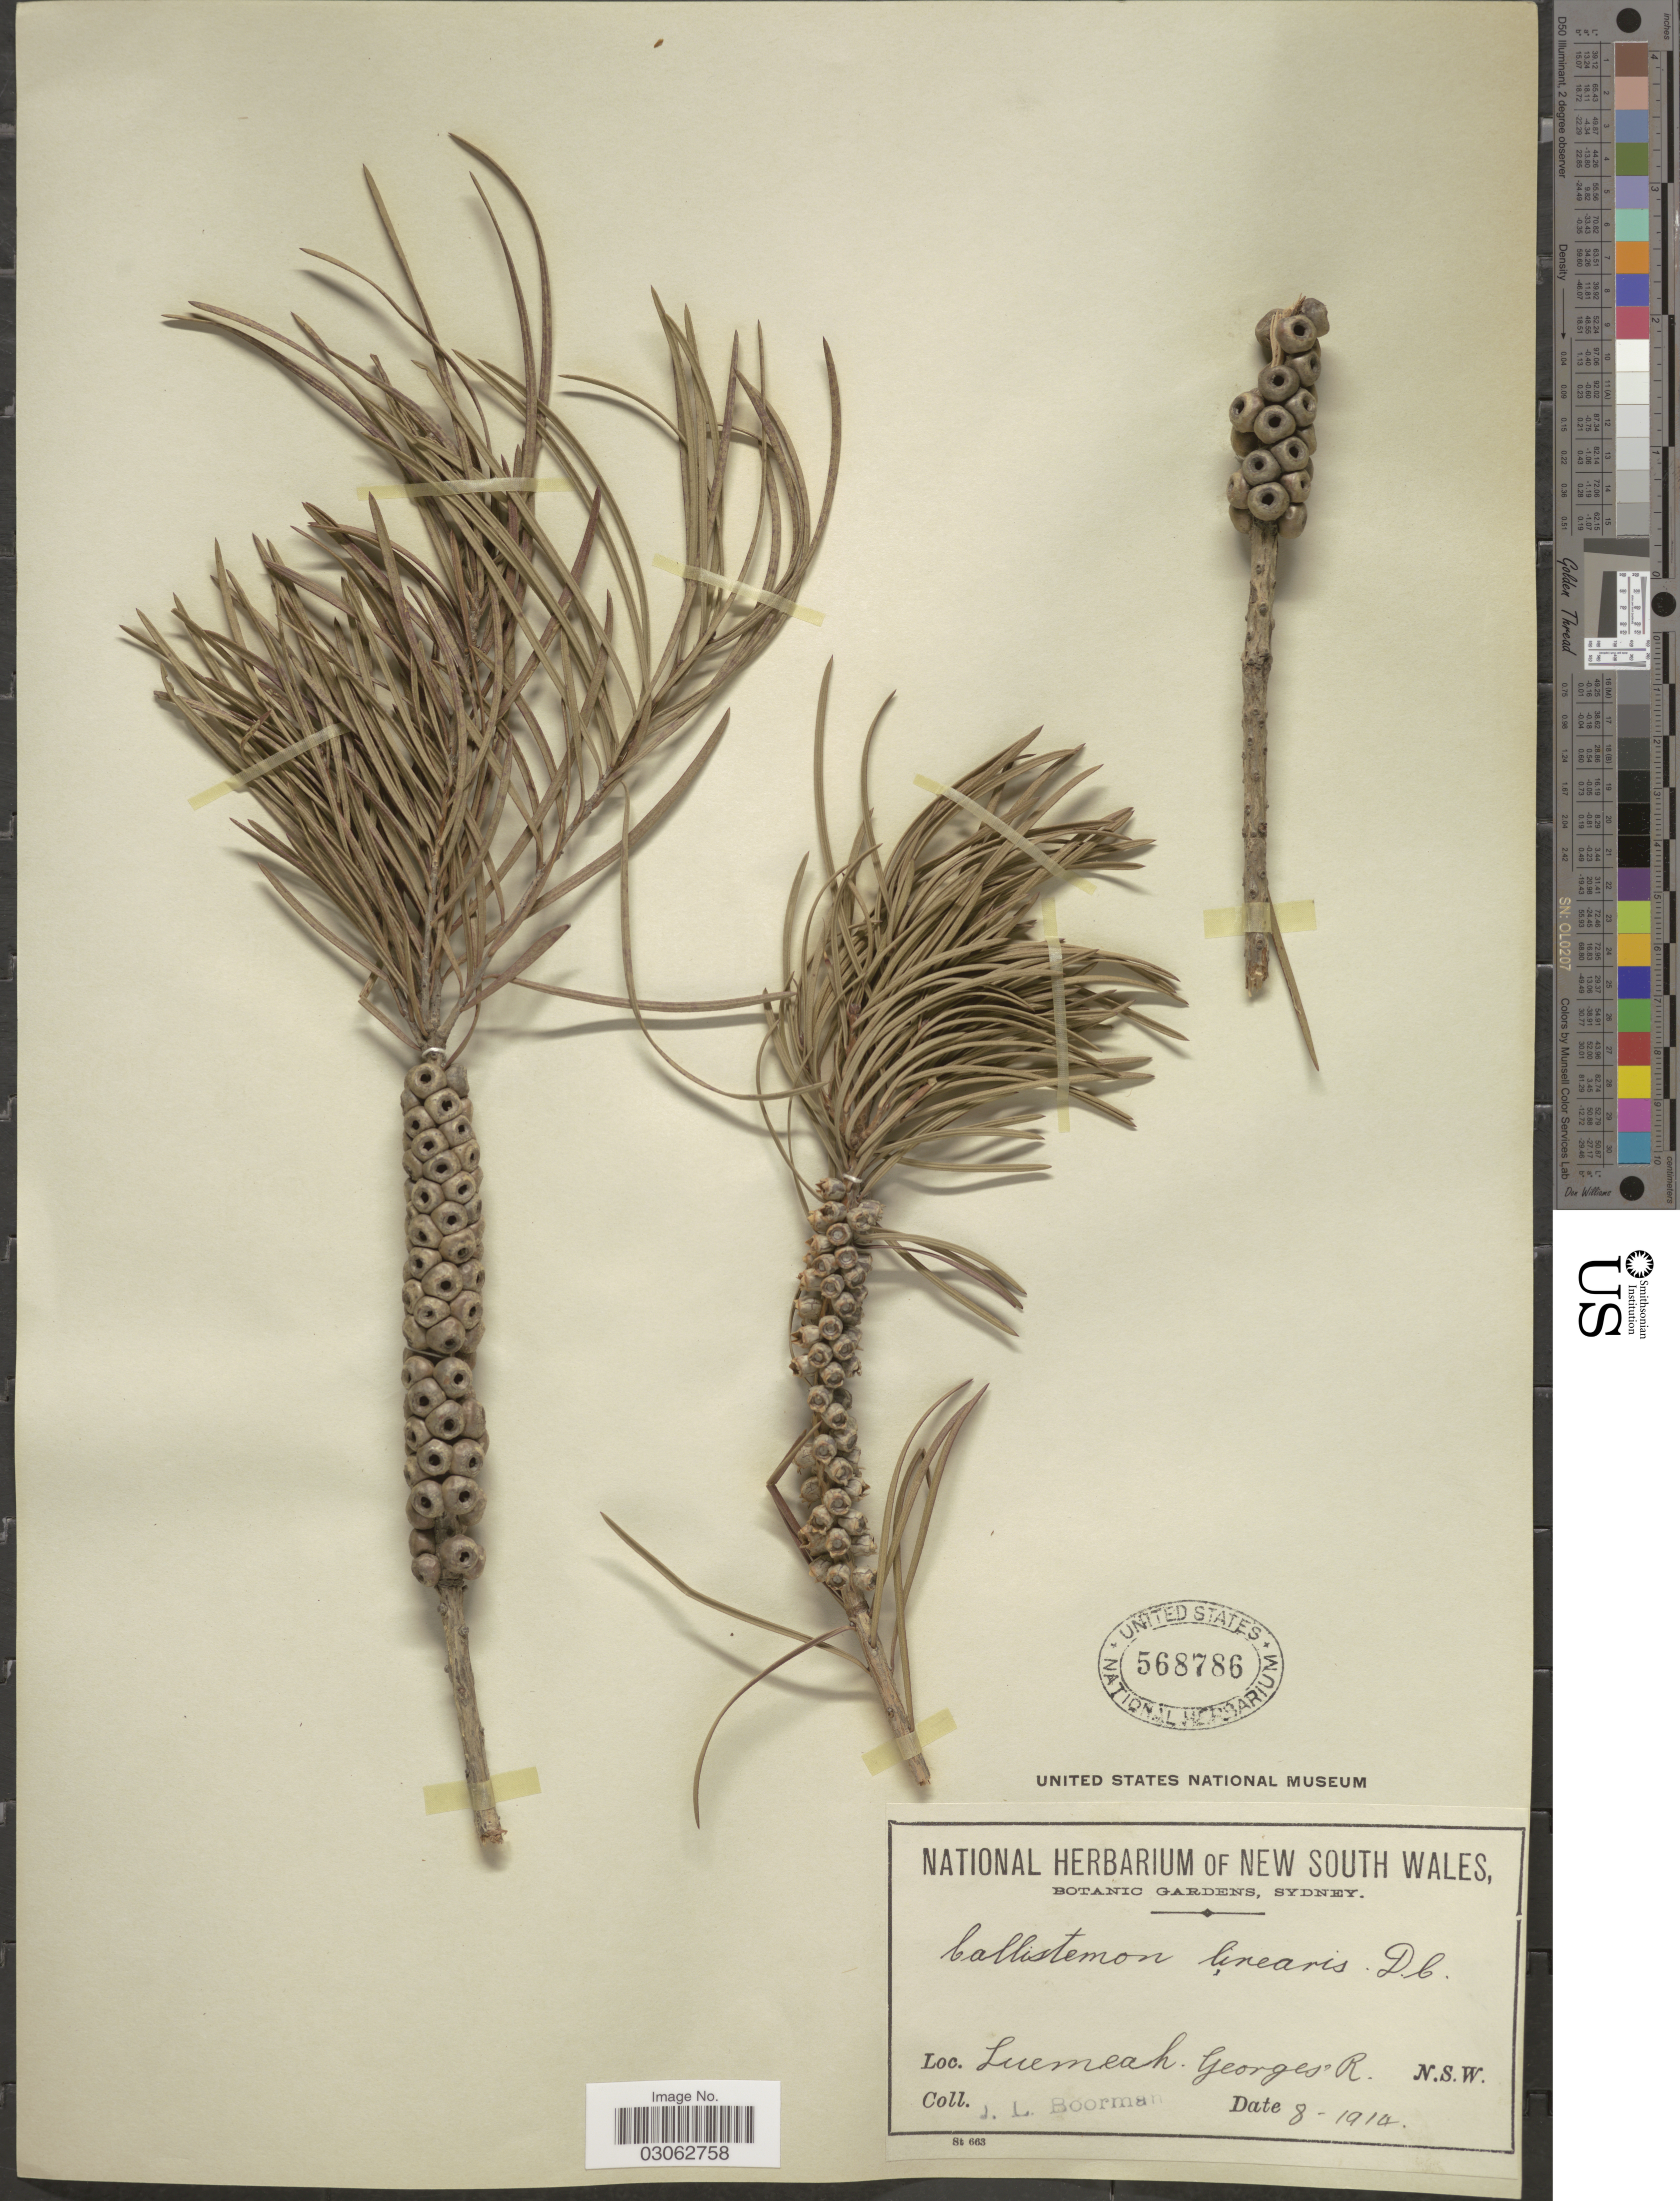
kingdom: Plantae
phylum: Tracheophyta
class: Magnoliopsida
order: Myrtales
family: Myrtaceae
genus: Callistemon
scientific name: Callistemon linearis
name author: (Schrad. & J.C. Wendl.) Colvill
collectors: J. Boorman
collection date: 1914-08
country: Australia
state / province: New South Wales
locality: Luemeah Georges R. N.S.W.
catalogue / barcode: US 568786